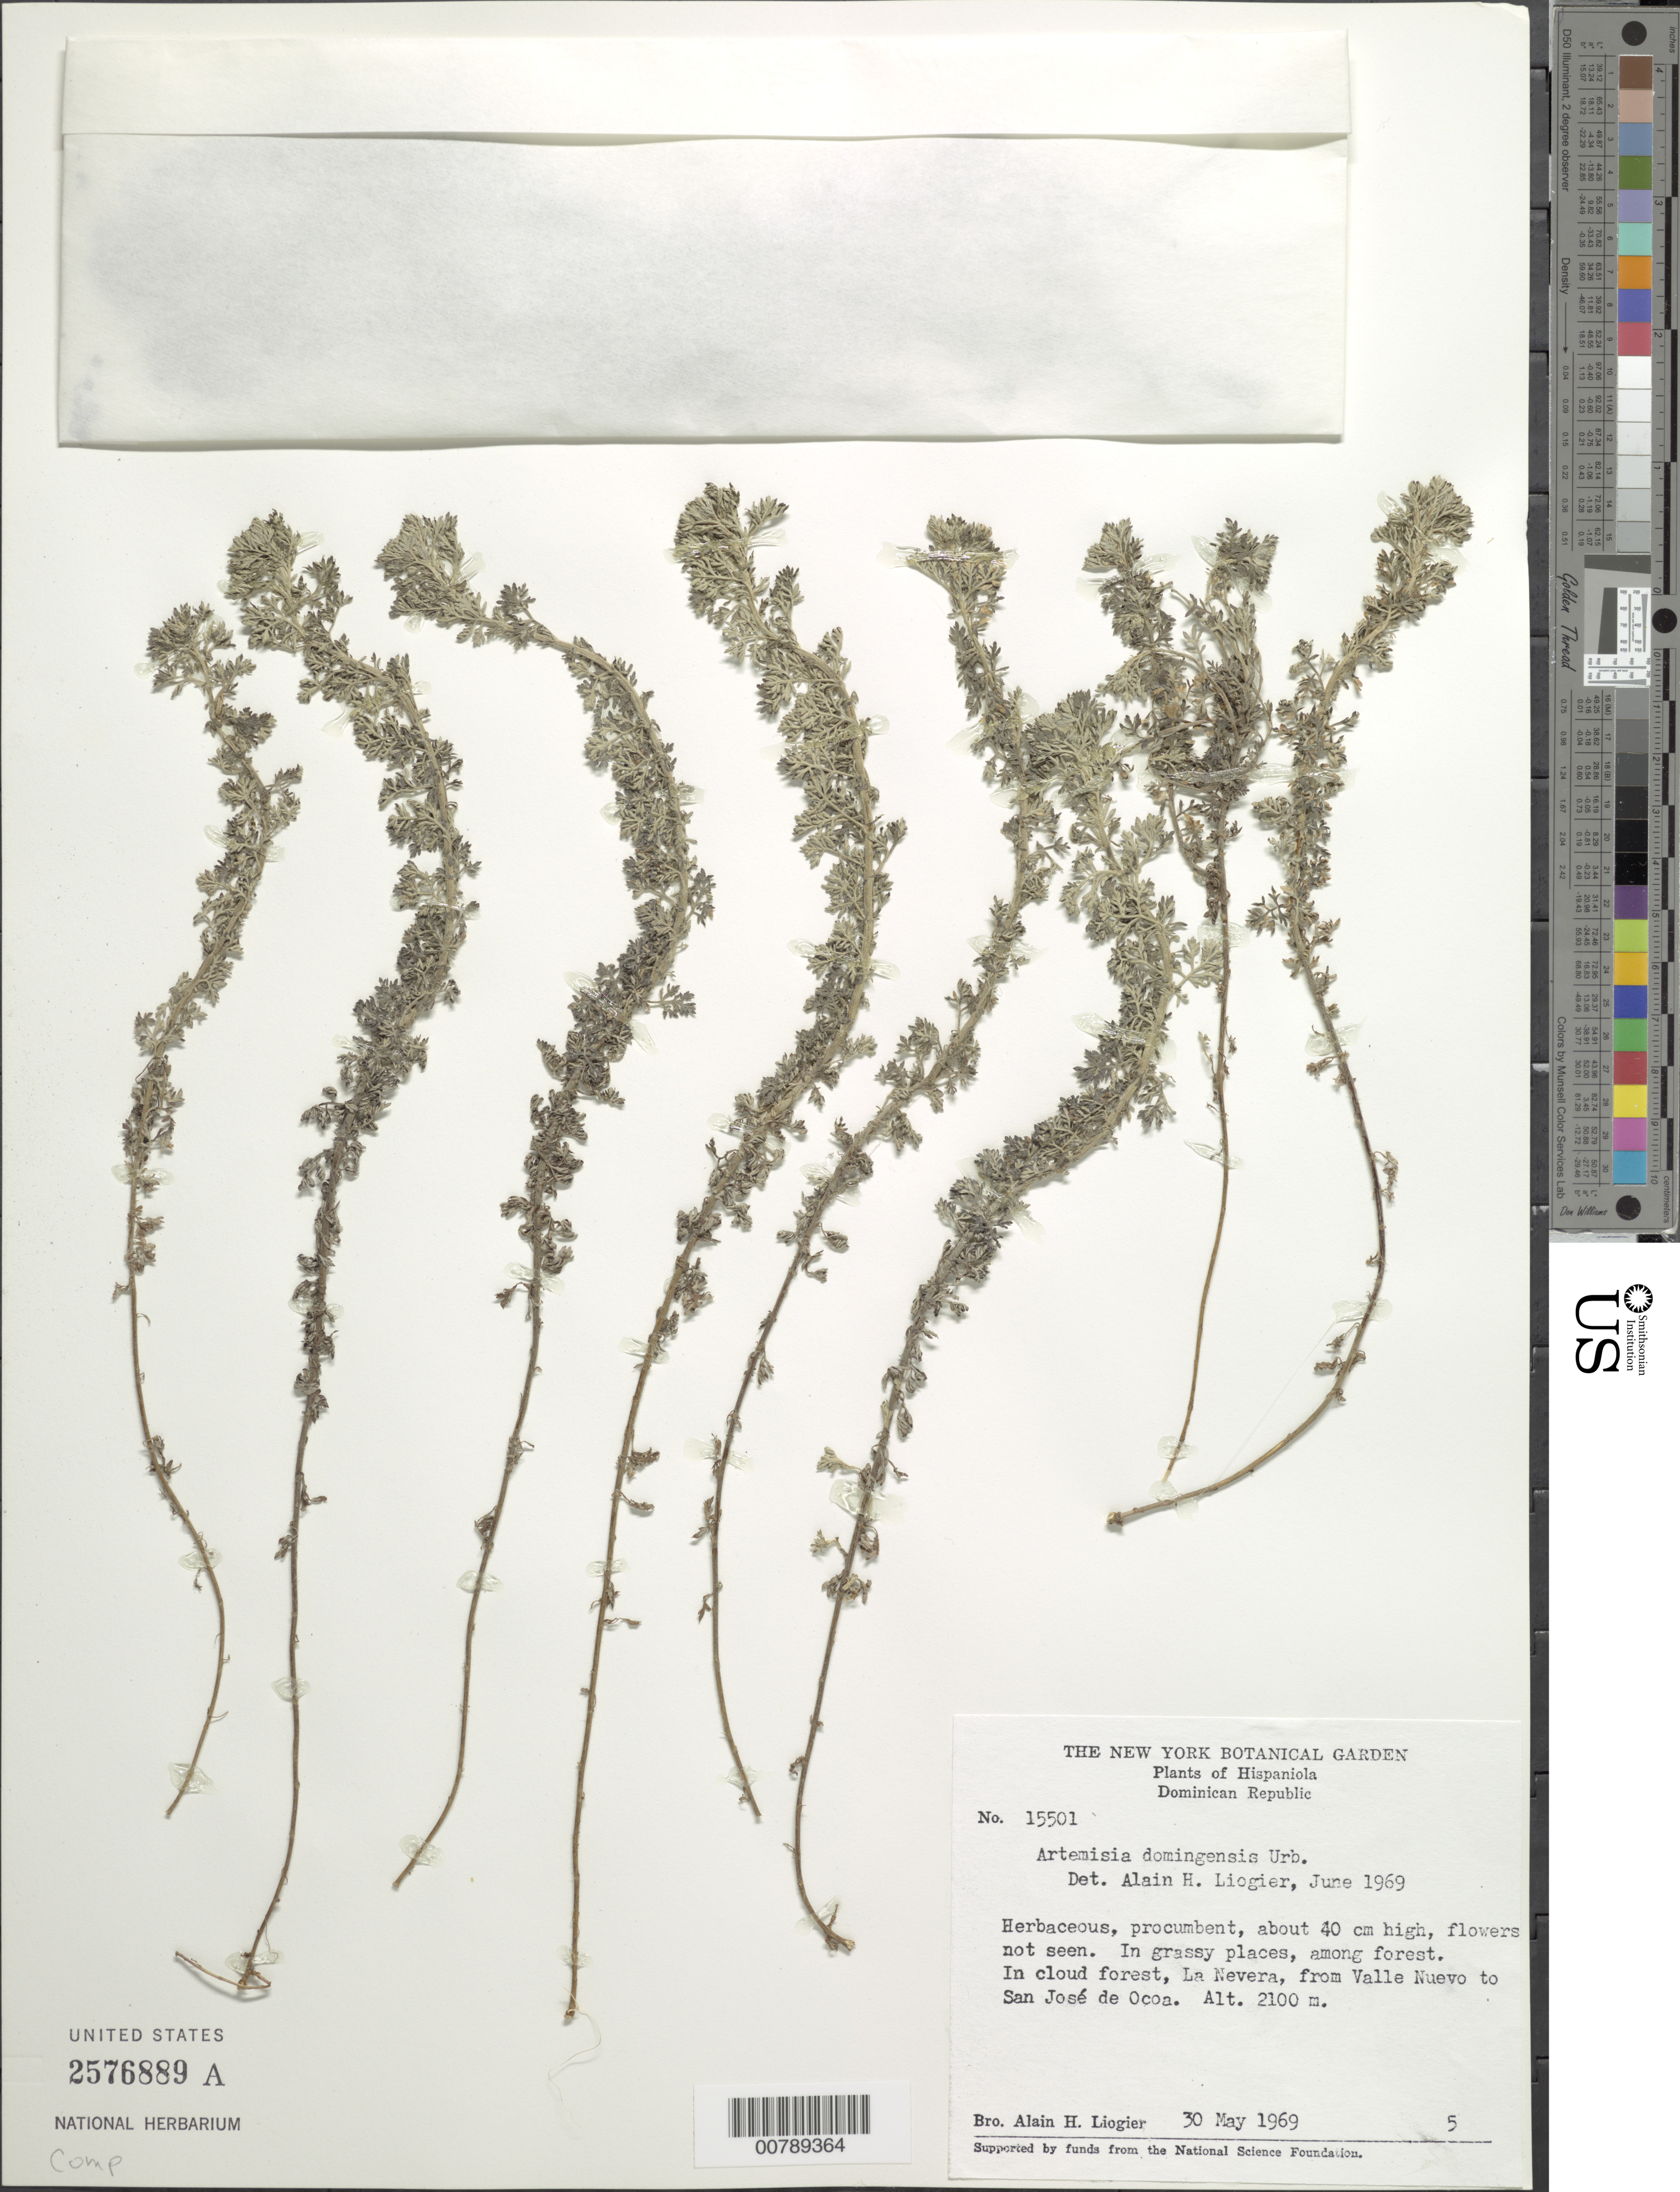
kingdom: Plantae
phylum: Tracheophyta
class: Magnoliopsida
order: Asterales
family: Asteraceae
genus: Artemisia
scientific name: Artemisia domingensis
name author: Urb.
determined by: Liogier, Alain H.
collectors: A. H. Liogier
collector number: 15501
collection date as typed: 30 May 1969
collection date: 1969-05-30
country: Dominican Republic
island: Hispaniola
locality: La Nevera, from Valle Nuevo to San José de Ocoa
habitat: Cloud forest. In grassy places, among forest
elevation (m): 2100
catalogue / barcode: US 2576889A